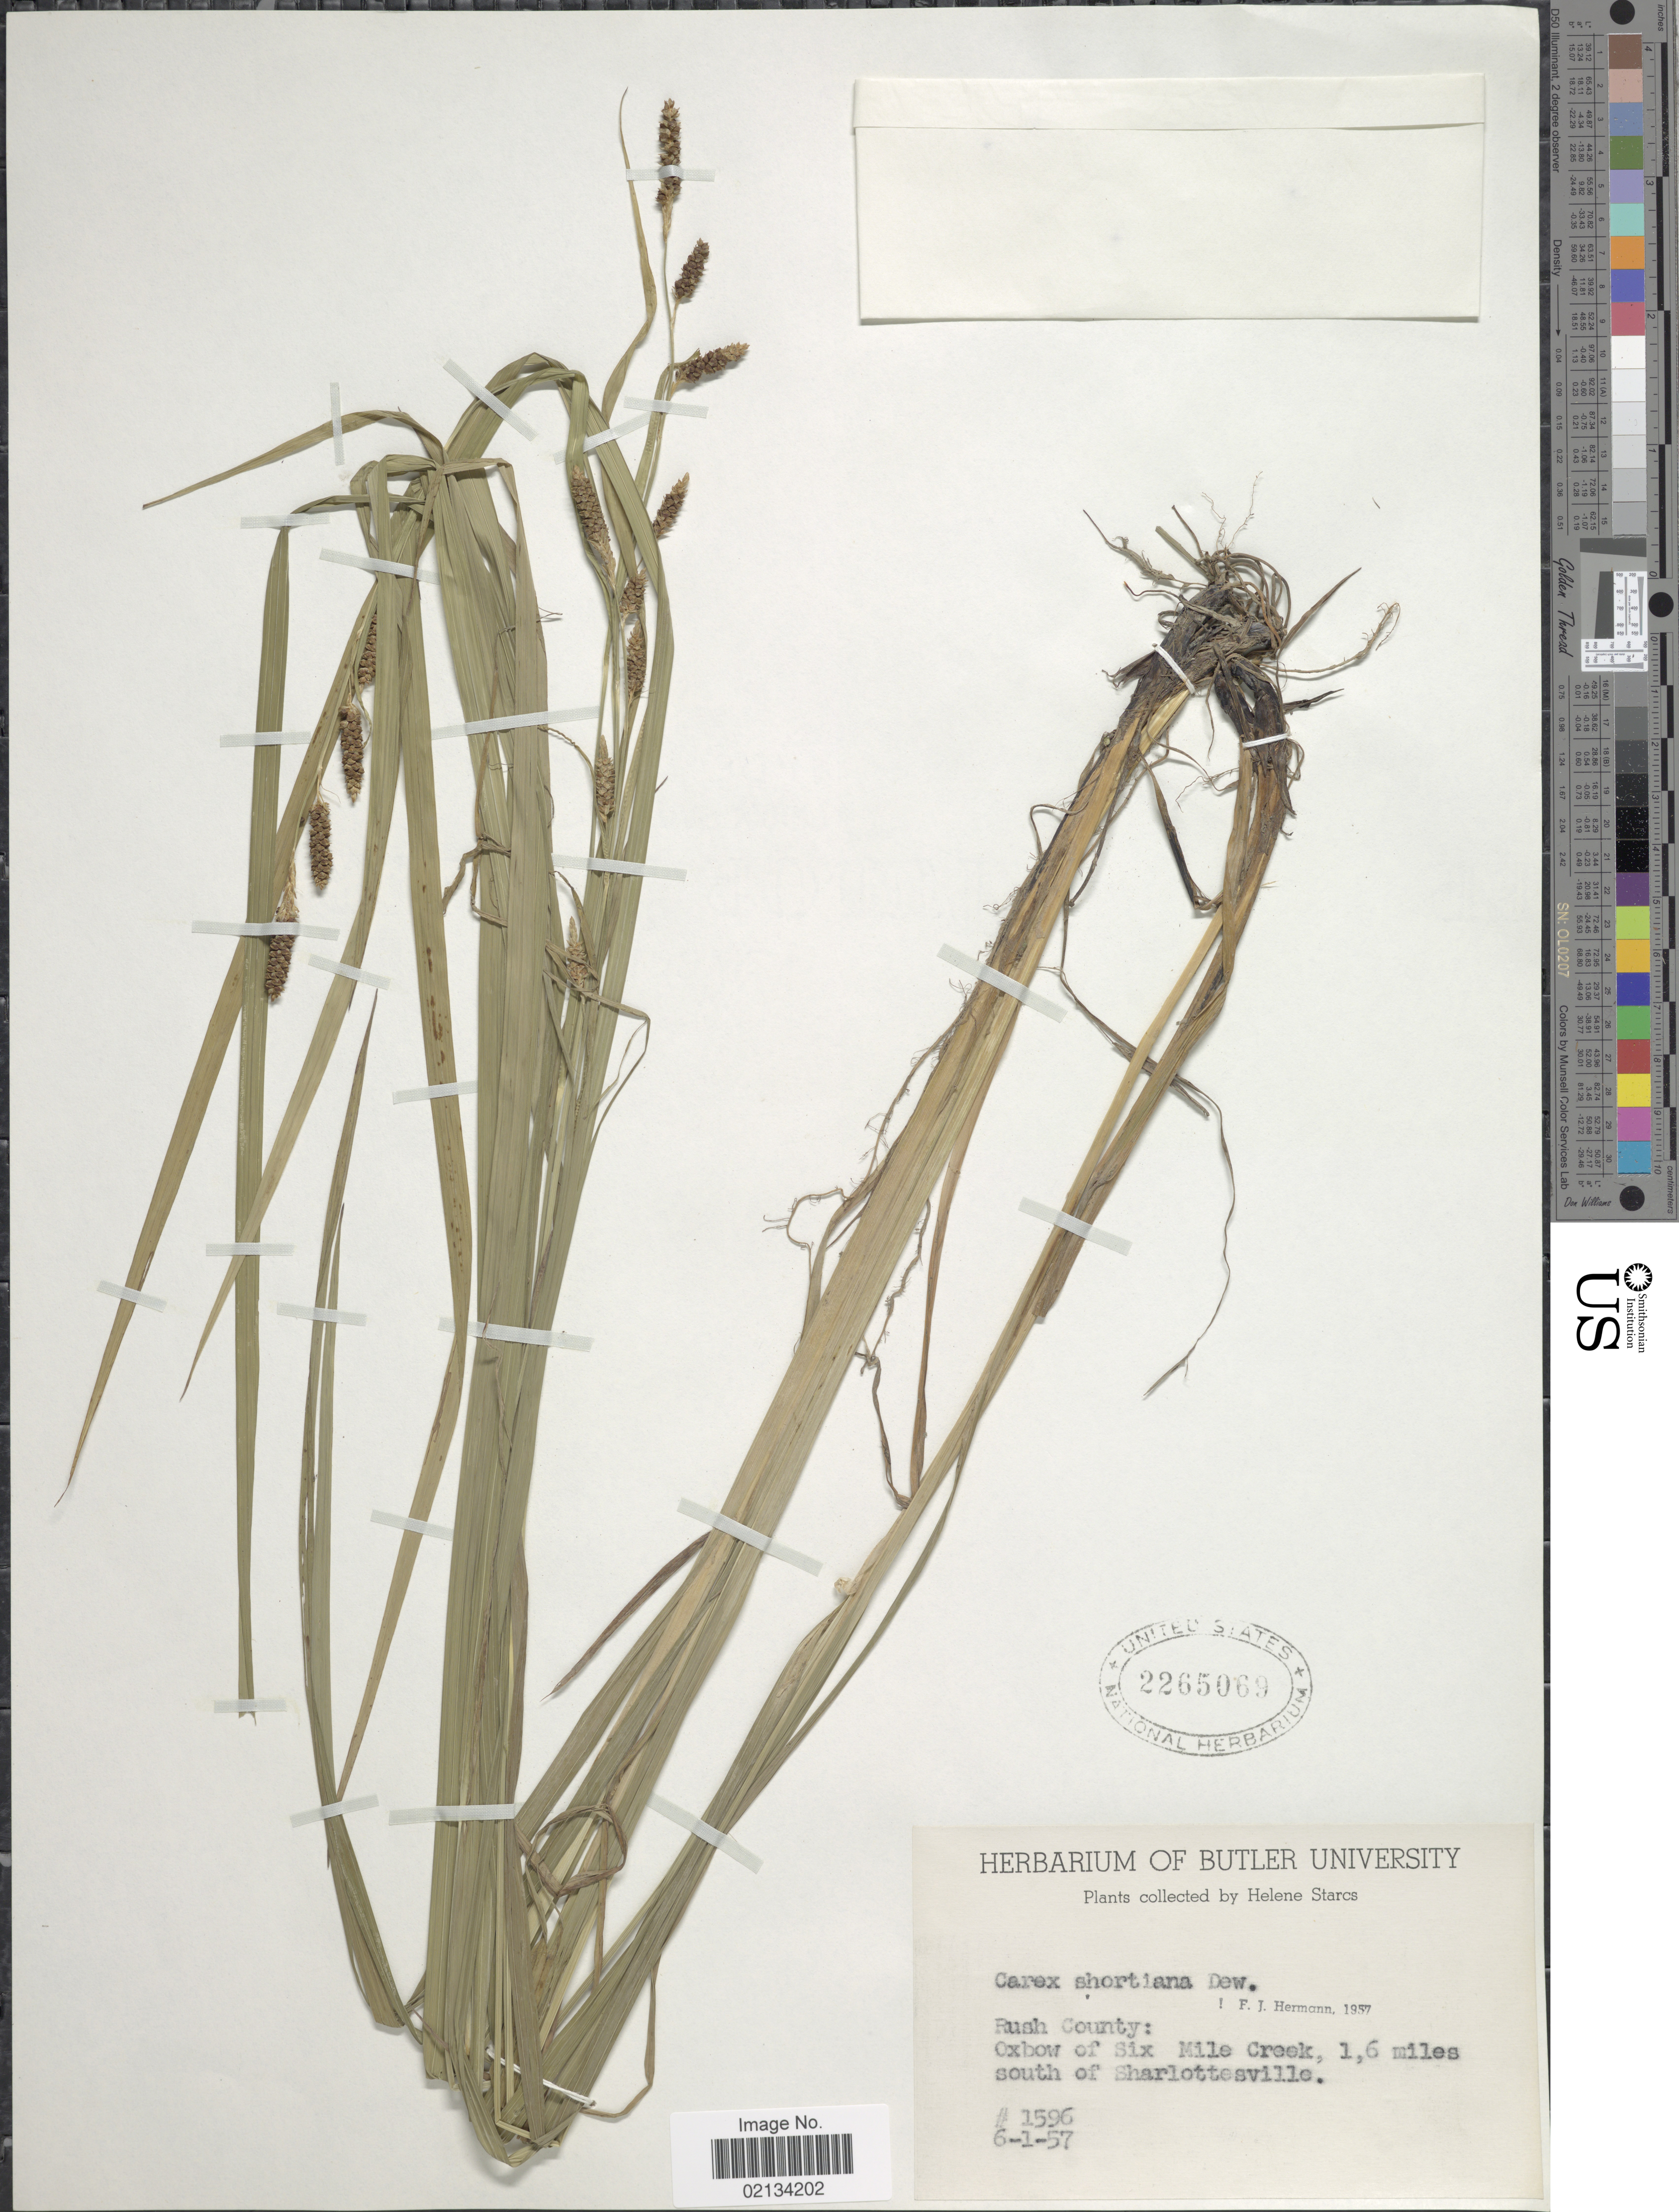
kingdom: Plantae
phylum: Tracheophyta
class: Liliopsida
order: Poales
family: Cyperaceae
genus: Carex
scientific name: Carex shortiana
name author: Dewey & Torr.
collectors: H. Starcs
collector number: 159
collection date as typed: Transcribed d/m/y: 6/1/57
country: United States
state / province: Indiana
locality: Rush County: Oxbow of Six Mile Creek, 1.6 miles south of Sharlottesville.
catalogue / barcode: US 2265069